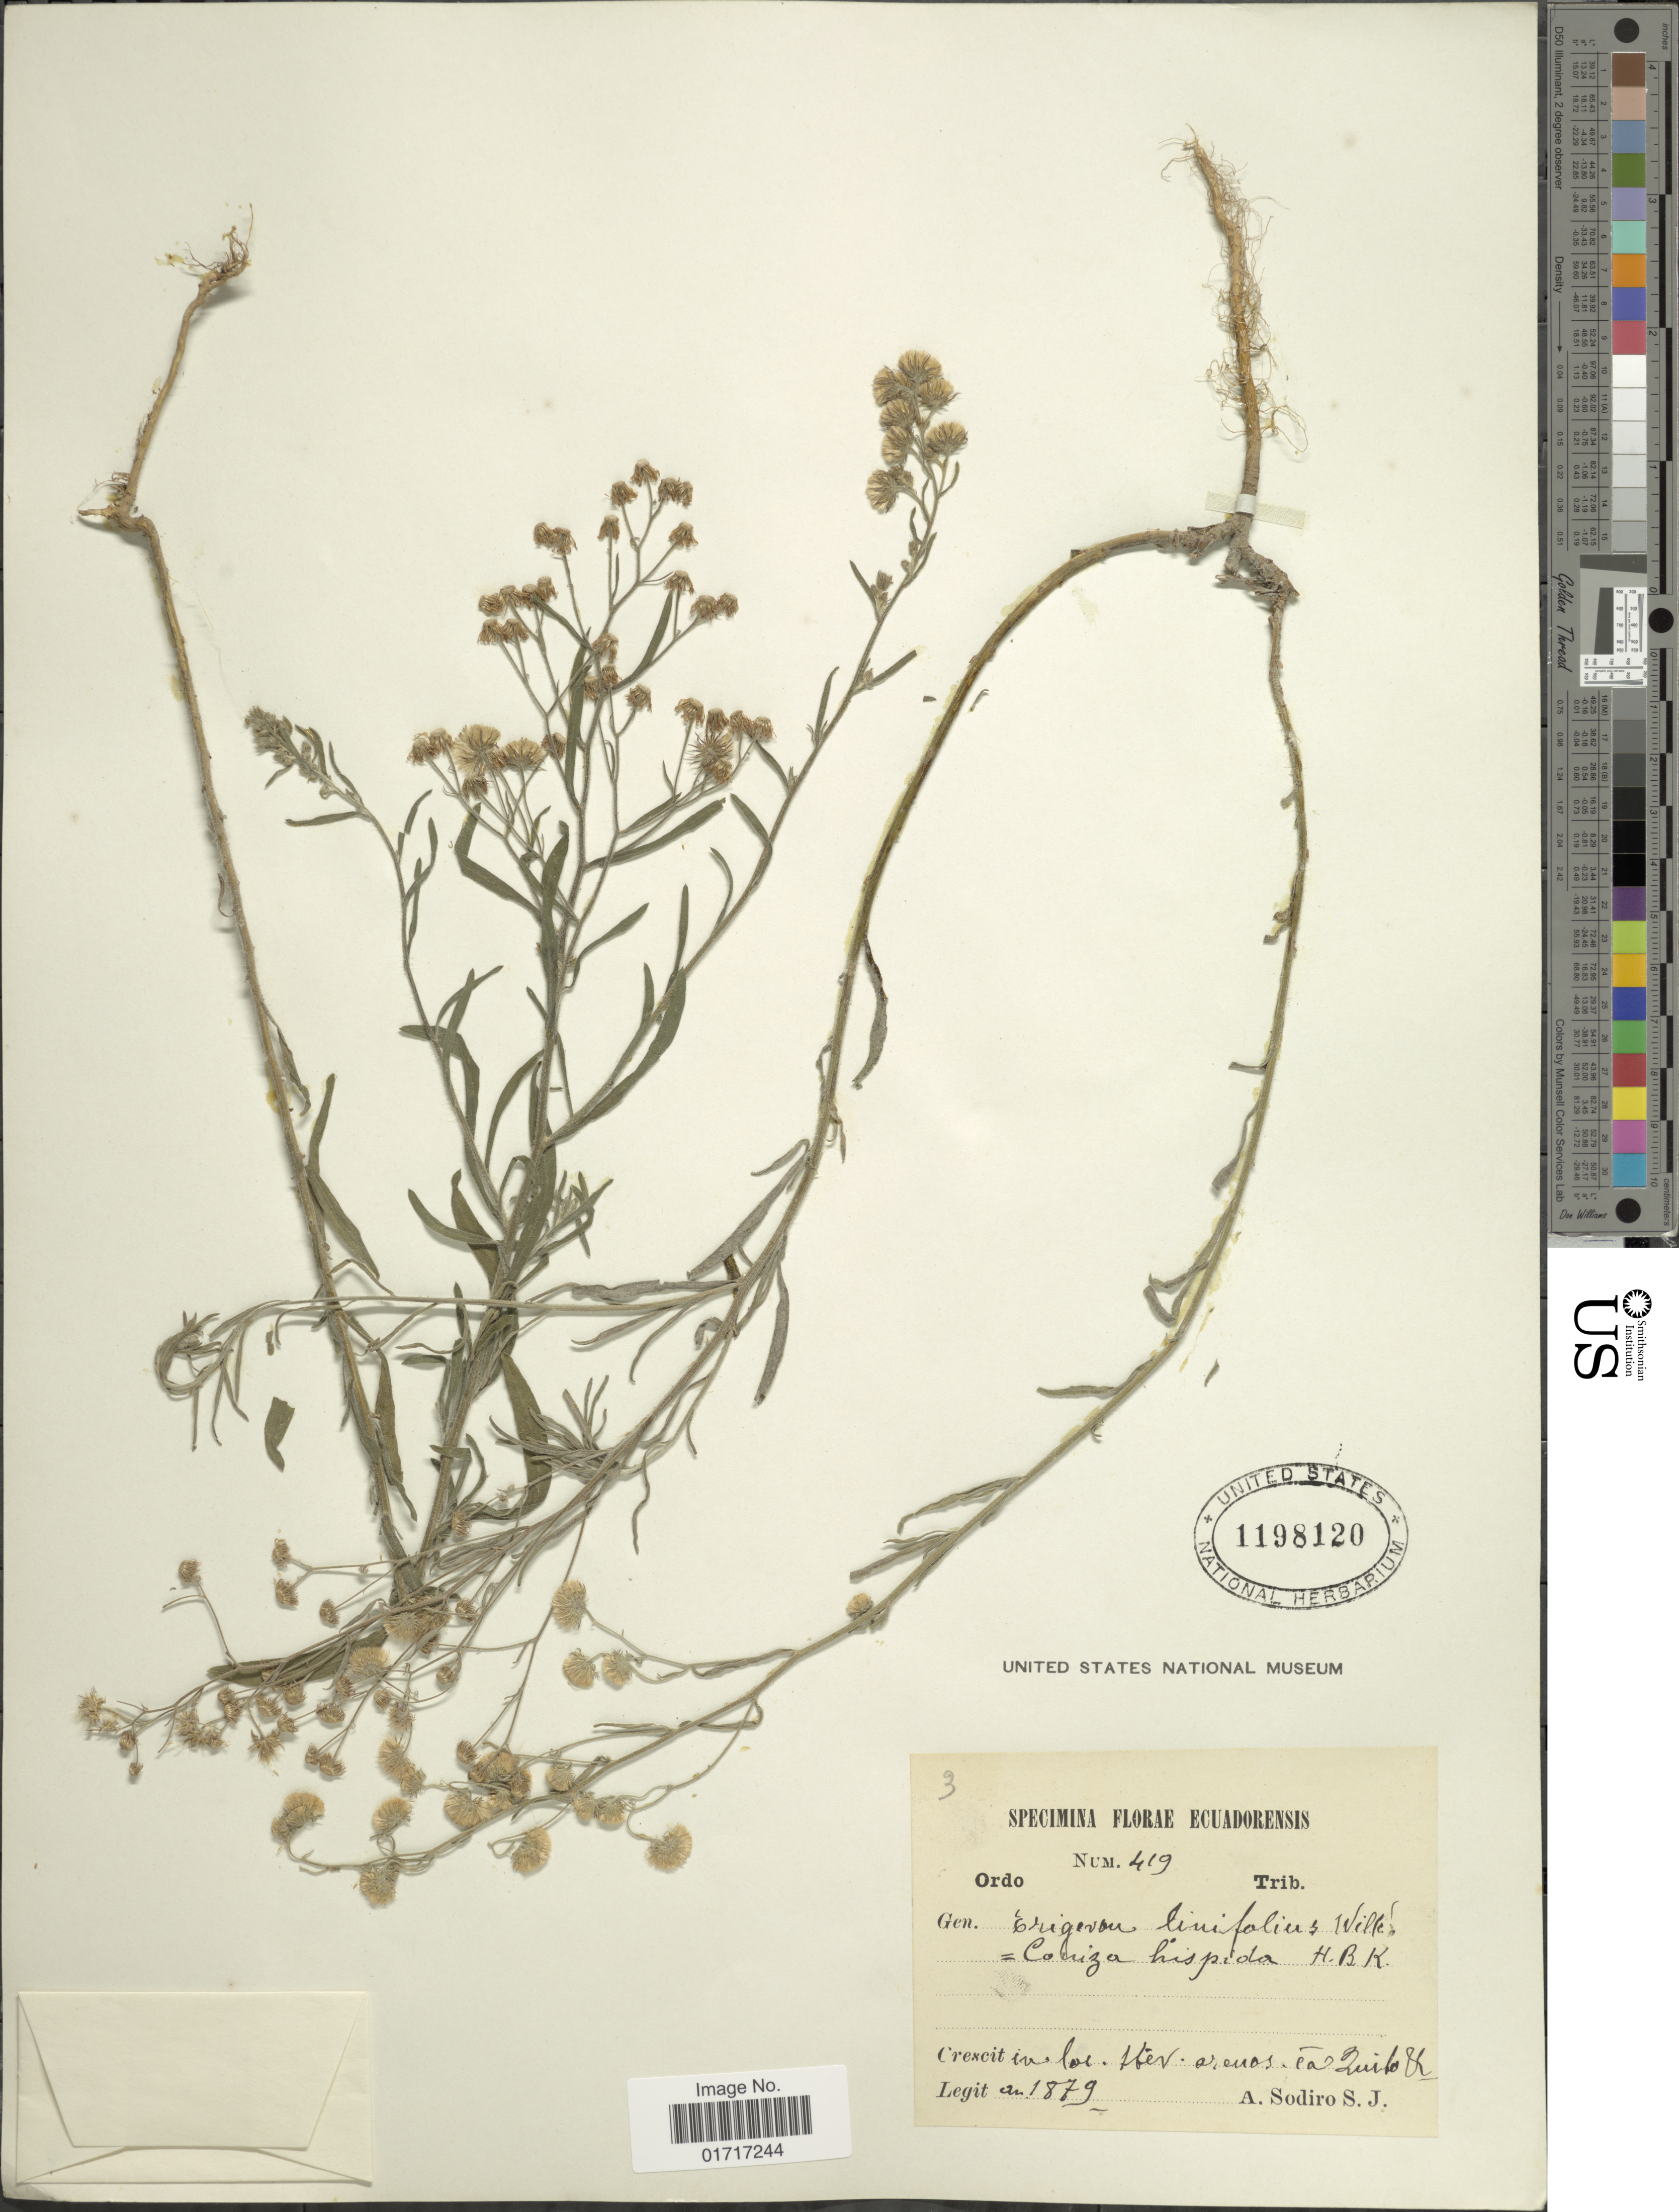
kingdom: Plantae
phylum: Tracheophyta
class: Magnoliopsida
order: Asterales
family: Asteraceae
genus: Erigeron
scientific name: Erigeron bonariensis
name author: L.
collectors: A. Sodiro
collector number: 419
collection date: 1879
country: Ecuador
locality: In loc. Inter. arenos ca. Quito. [interpreted]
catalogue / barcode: US 1198120